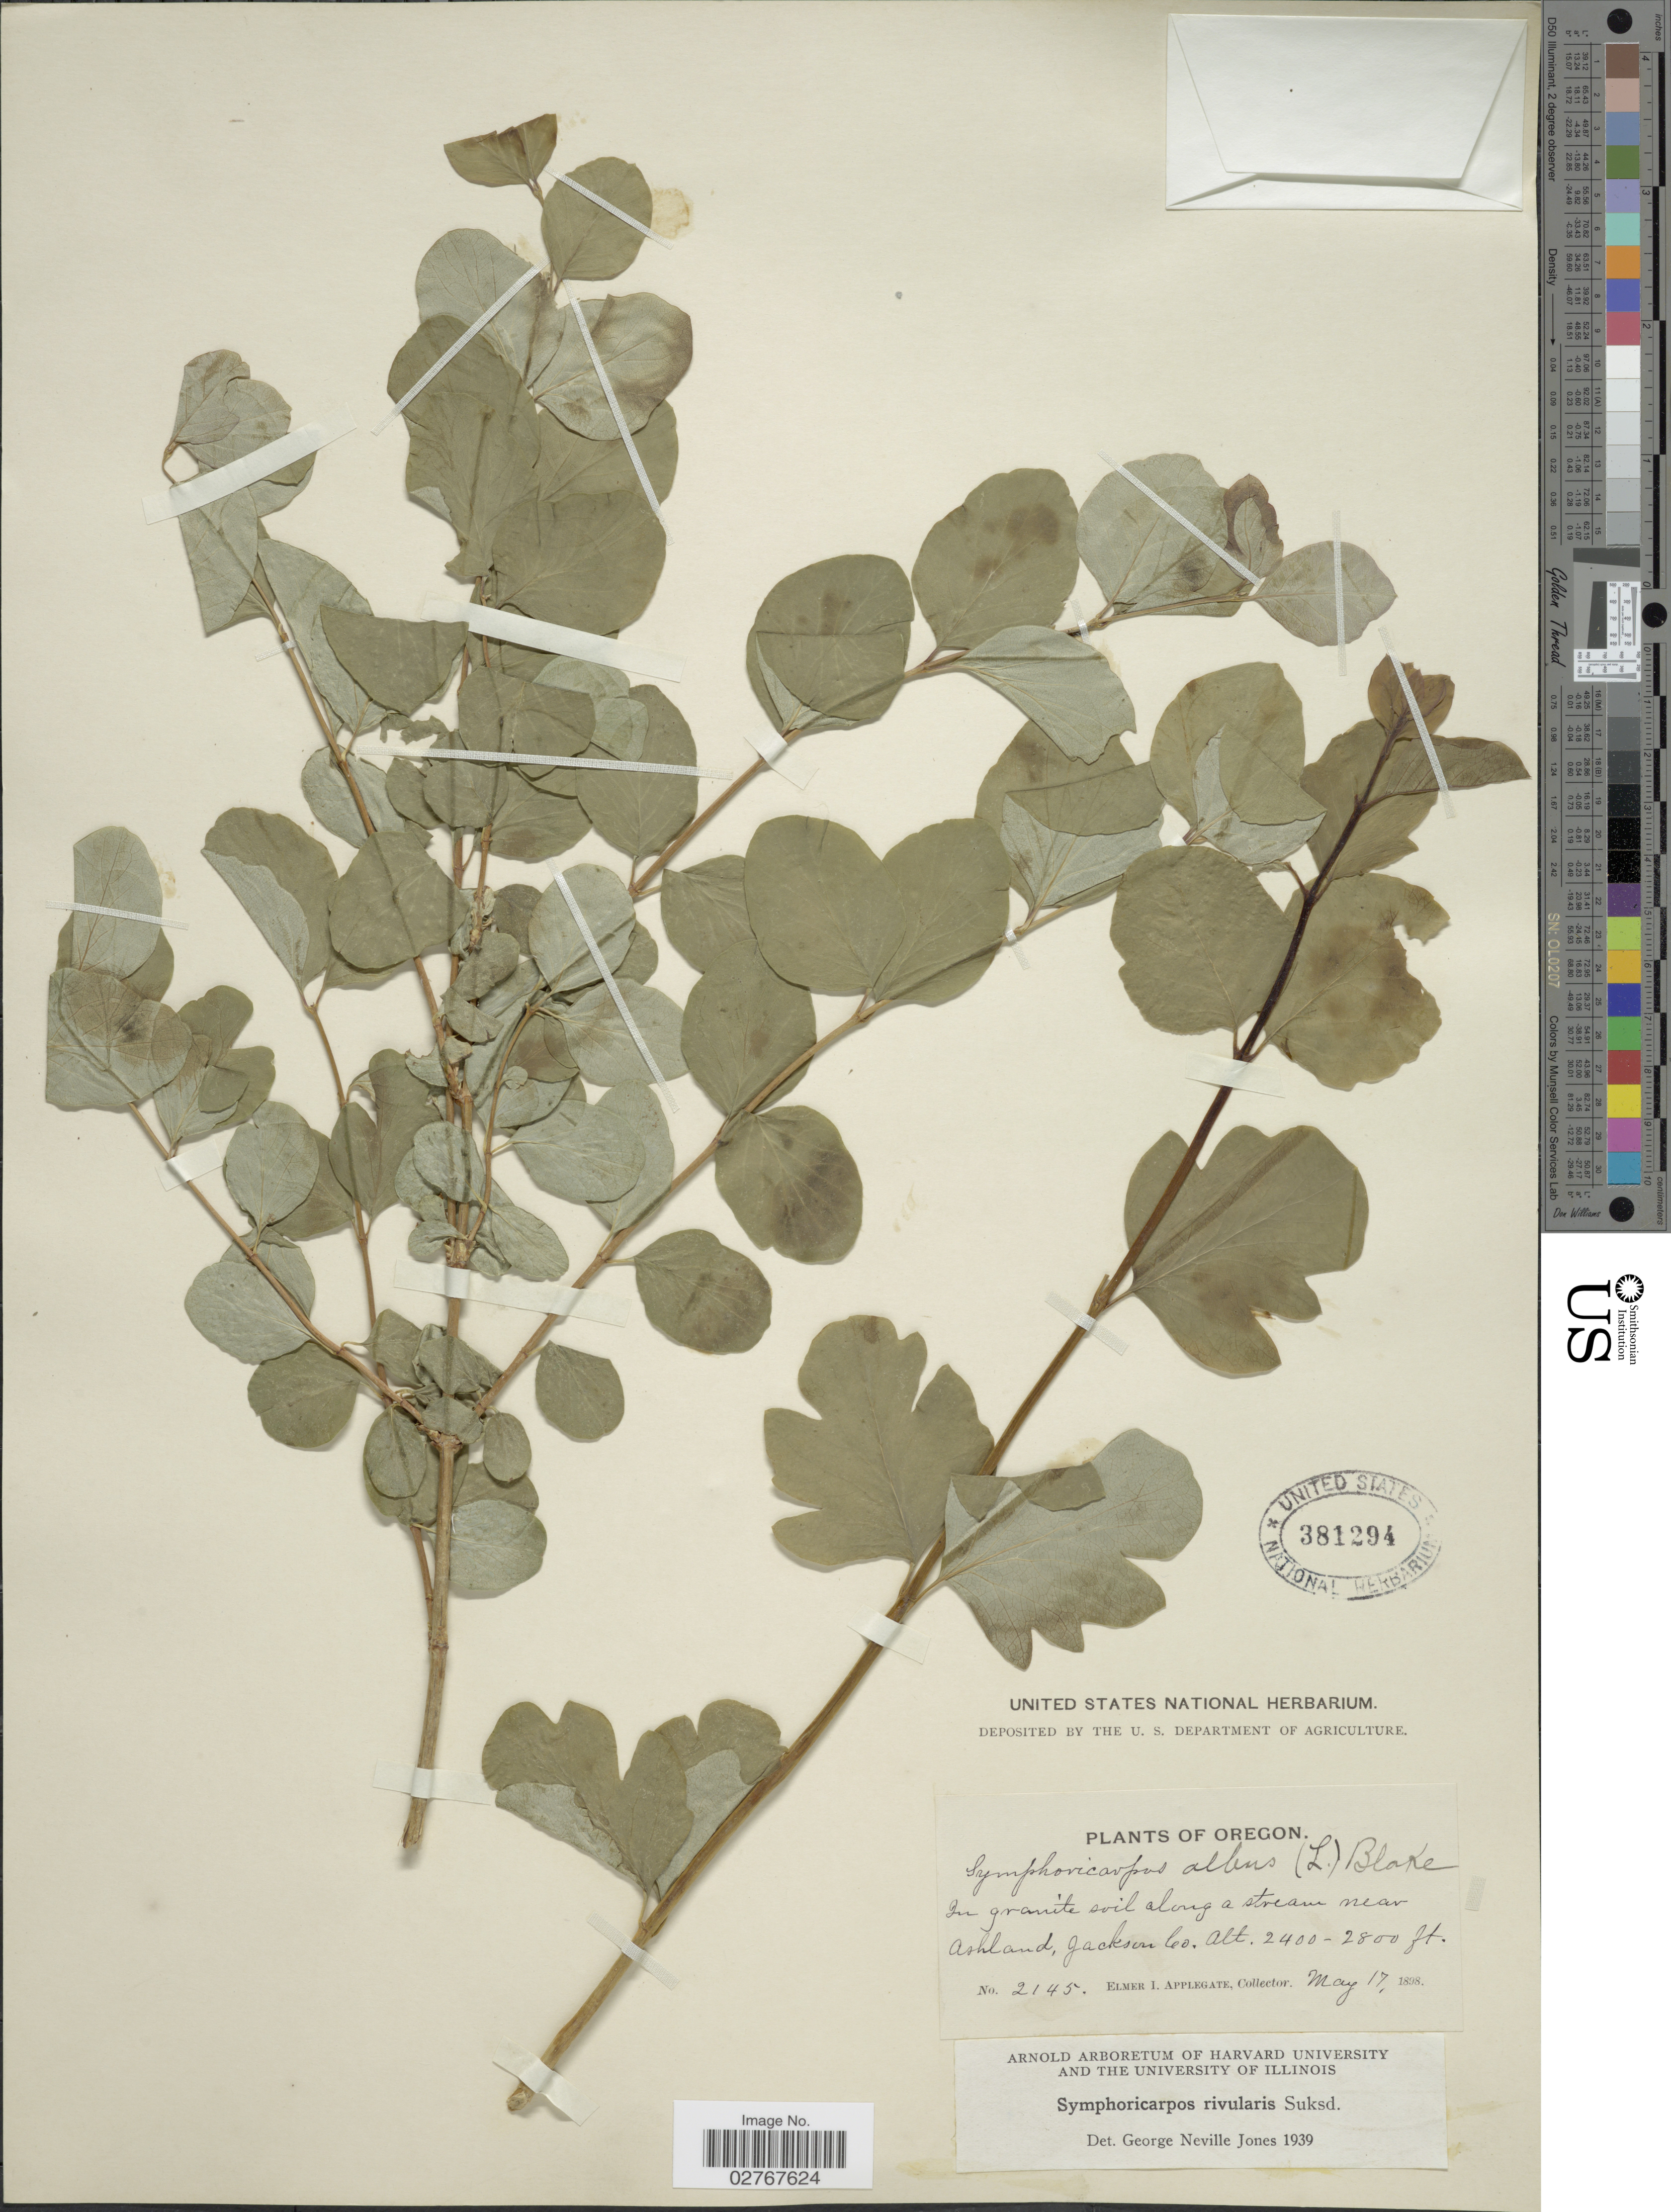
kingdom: Plantae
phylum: Tracheophyta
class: Magnoliopsida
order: Dipsacales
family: Caprifoliaceae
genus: Symphoricarpos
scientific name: Symphoricarpos rivularis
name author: Suksd.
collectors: E. I. Applegate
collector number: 2145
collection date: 1898-05-17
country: United States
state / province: Oregon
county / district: Jackson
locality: In granite soil along a stream near Ashland, Jackson Co.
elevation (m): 732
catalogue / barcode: US 381294